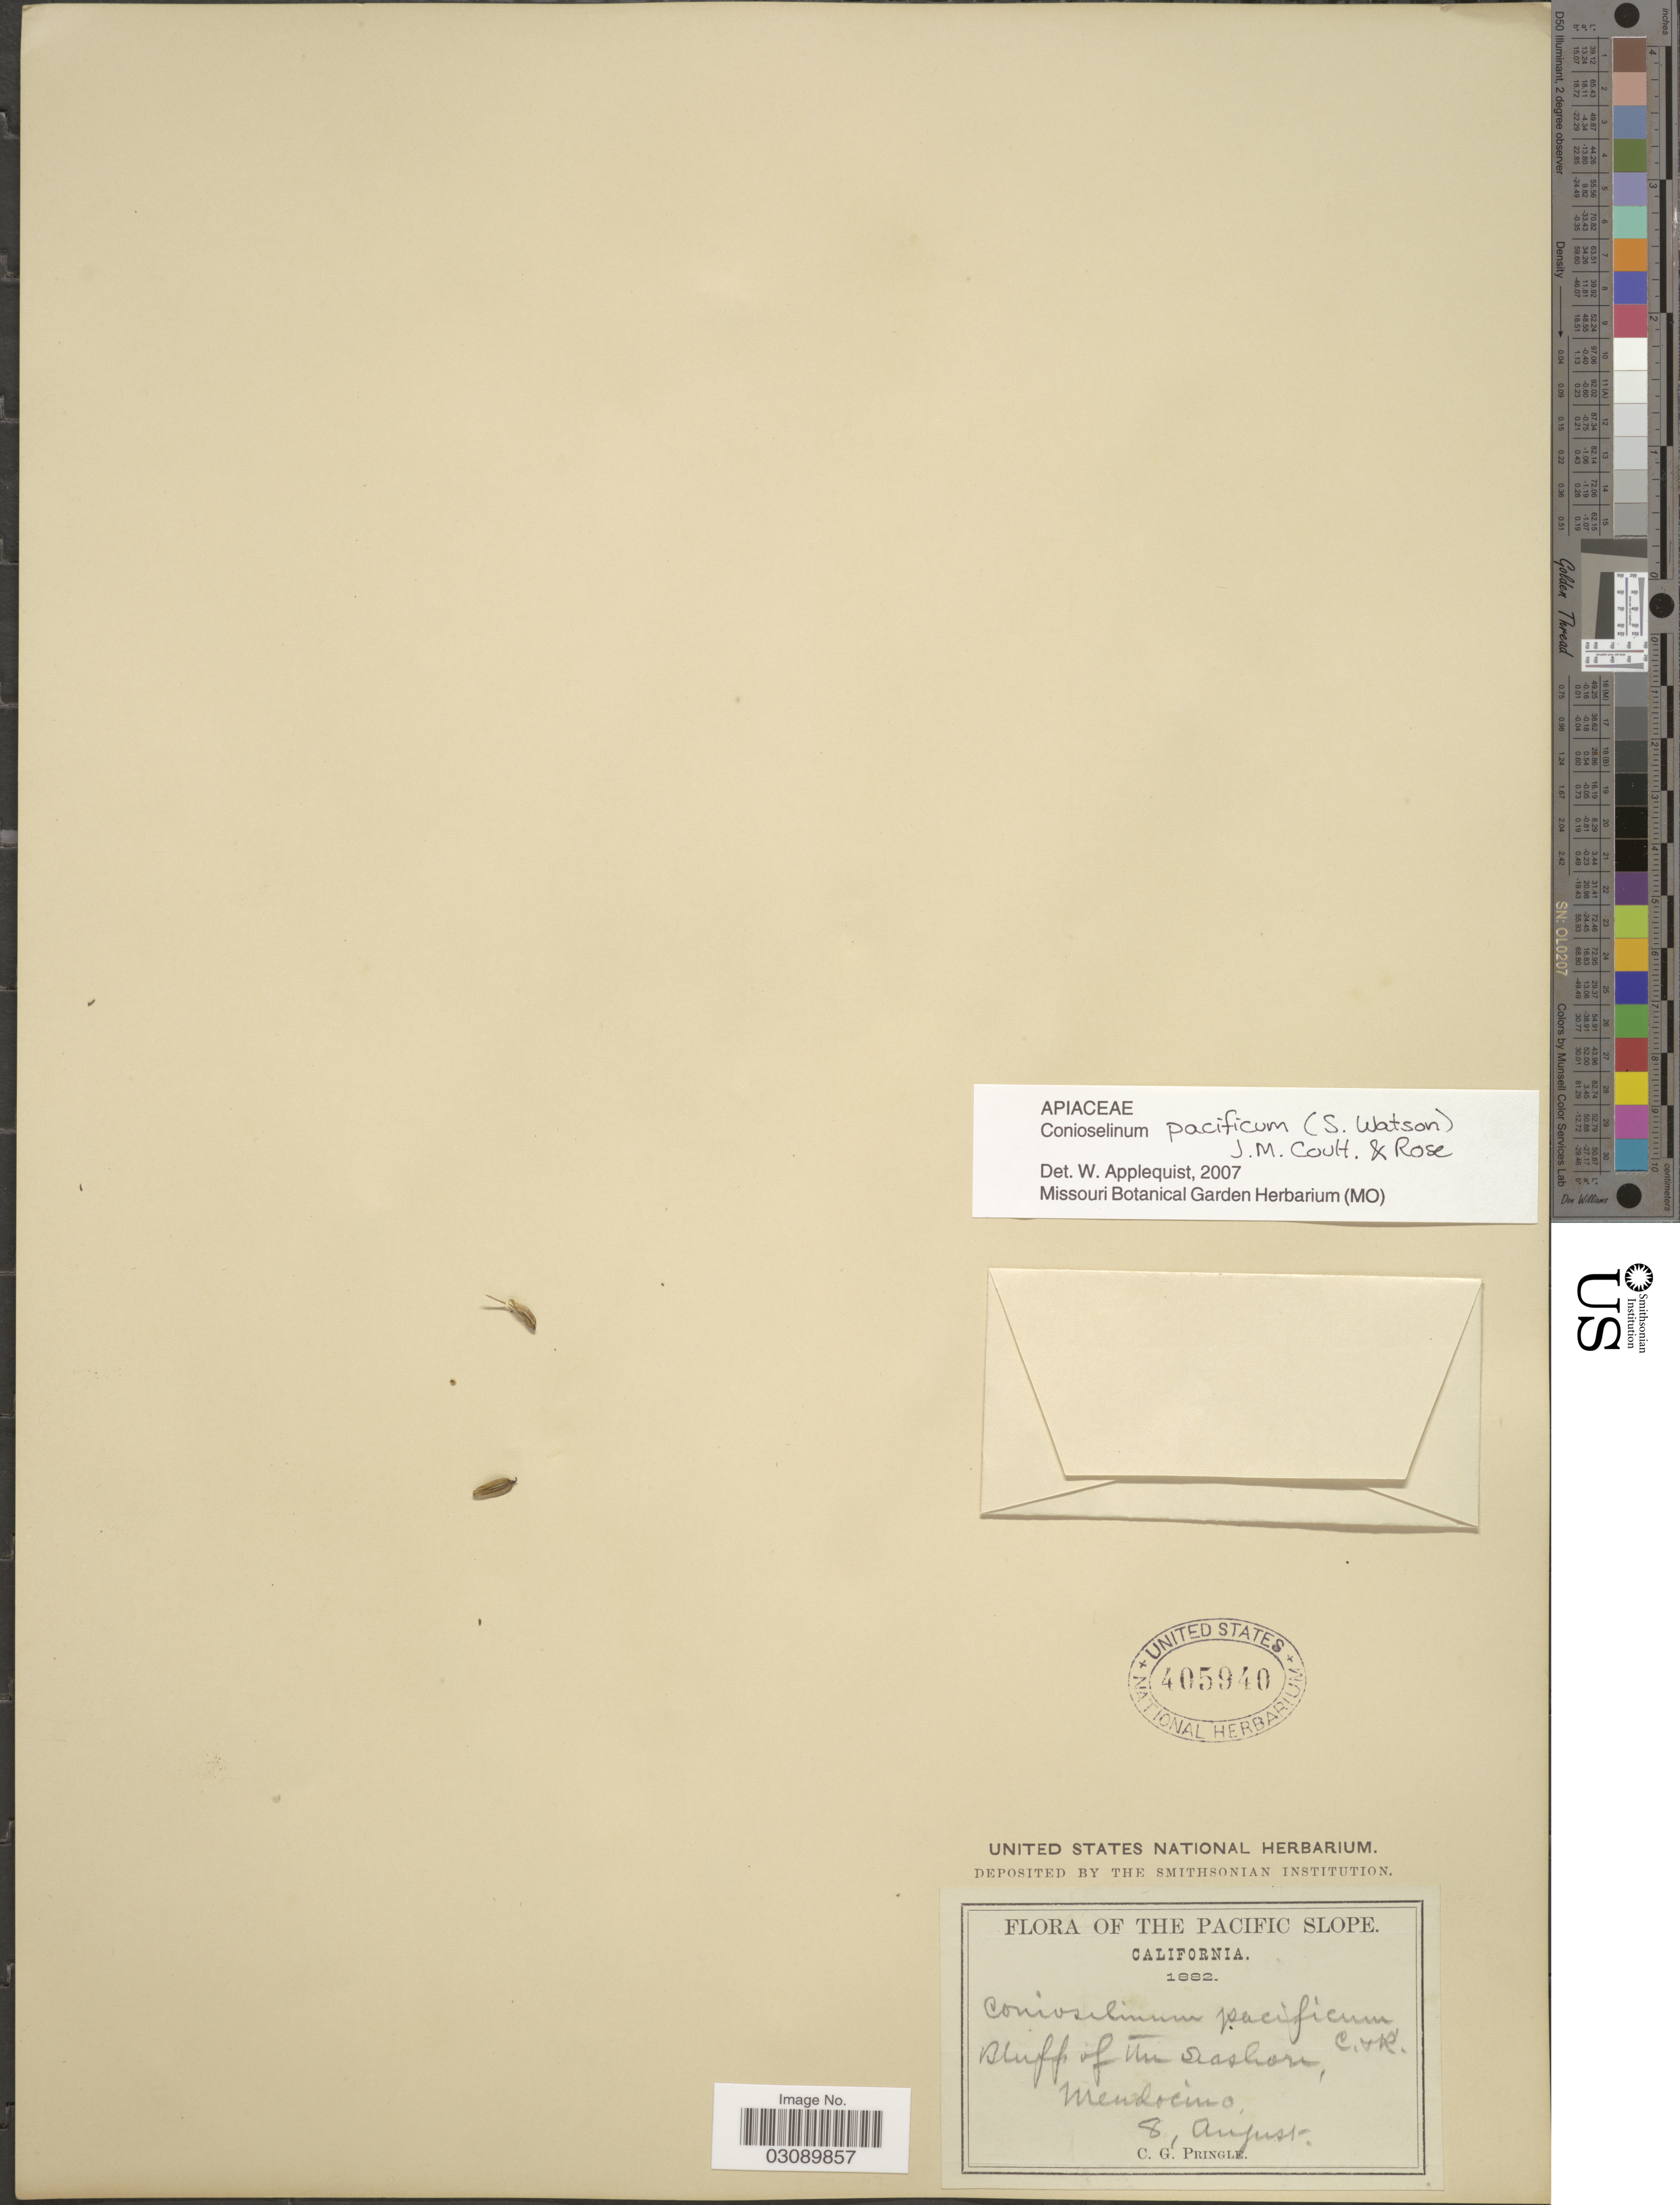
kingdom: Plantae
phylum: Tracheophyta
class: Magnoliopsida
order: Apiales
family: Apiaceae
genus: Conioselinum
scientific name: Conioselinum pacificum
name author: (S. Watson) J.M. Coult. & Rose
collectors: C. G. Pringle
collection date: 1882-08-08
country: United States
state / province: California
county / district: Mendocino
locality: Pacific Slope. Bluff of the seashore, Mendocino.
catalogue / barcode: US 405940